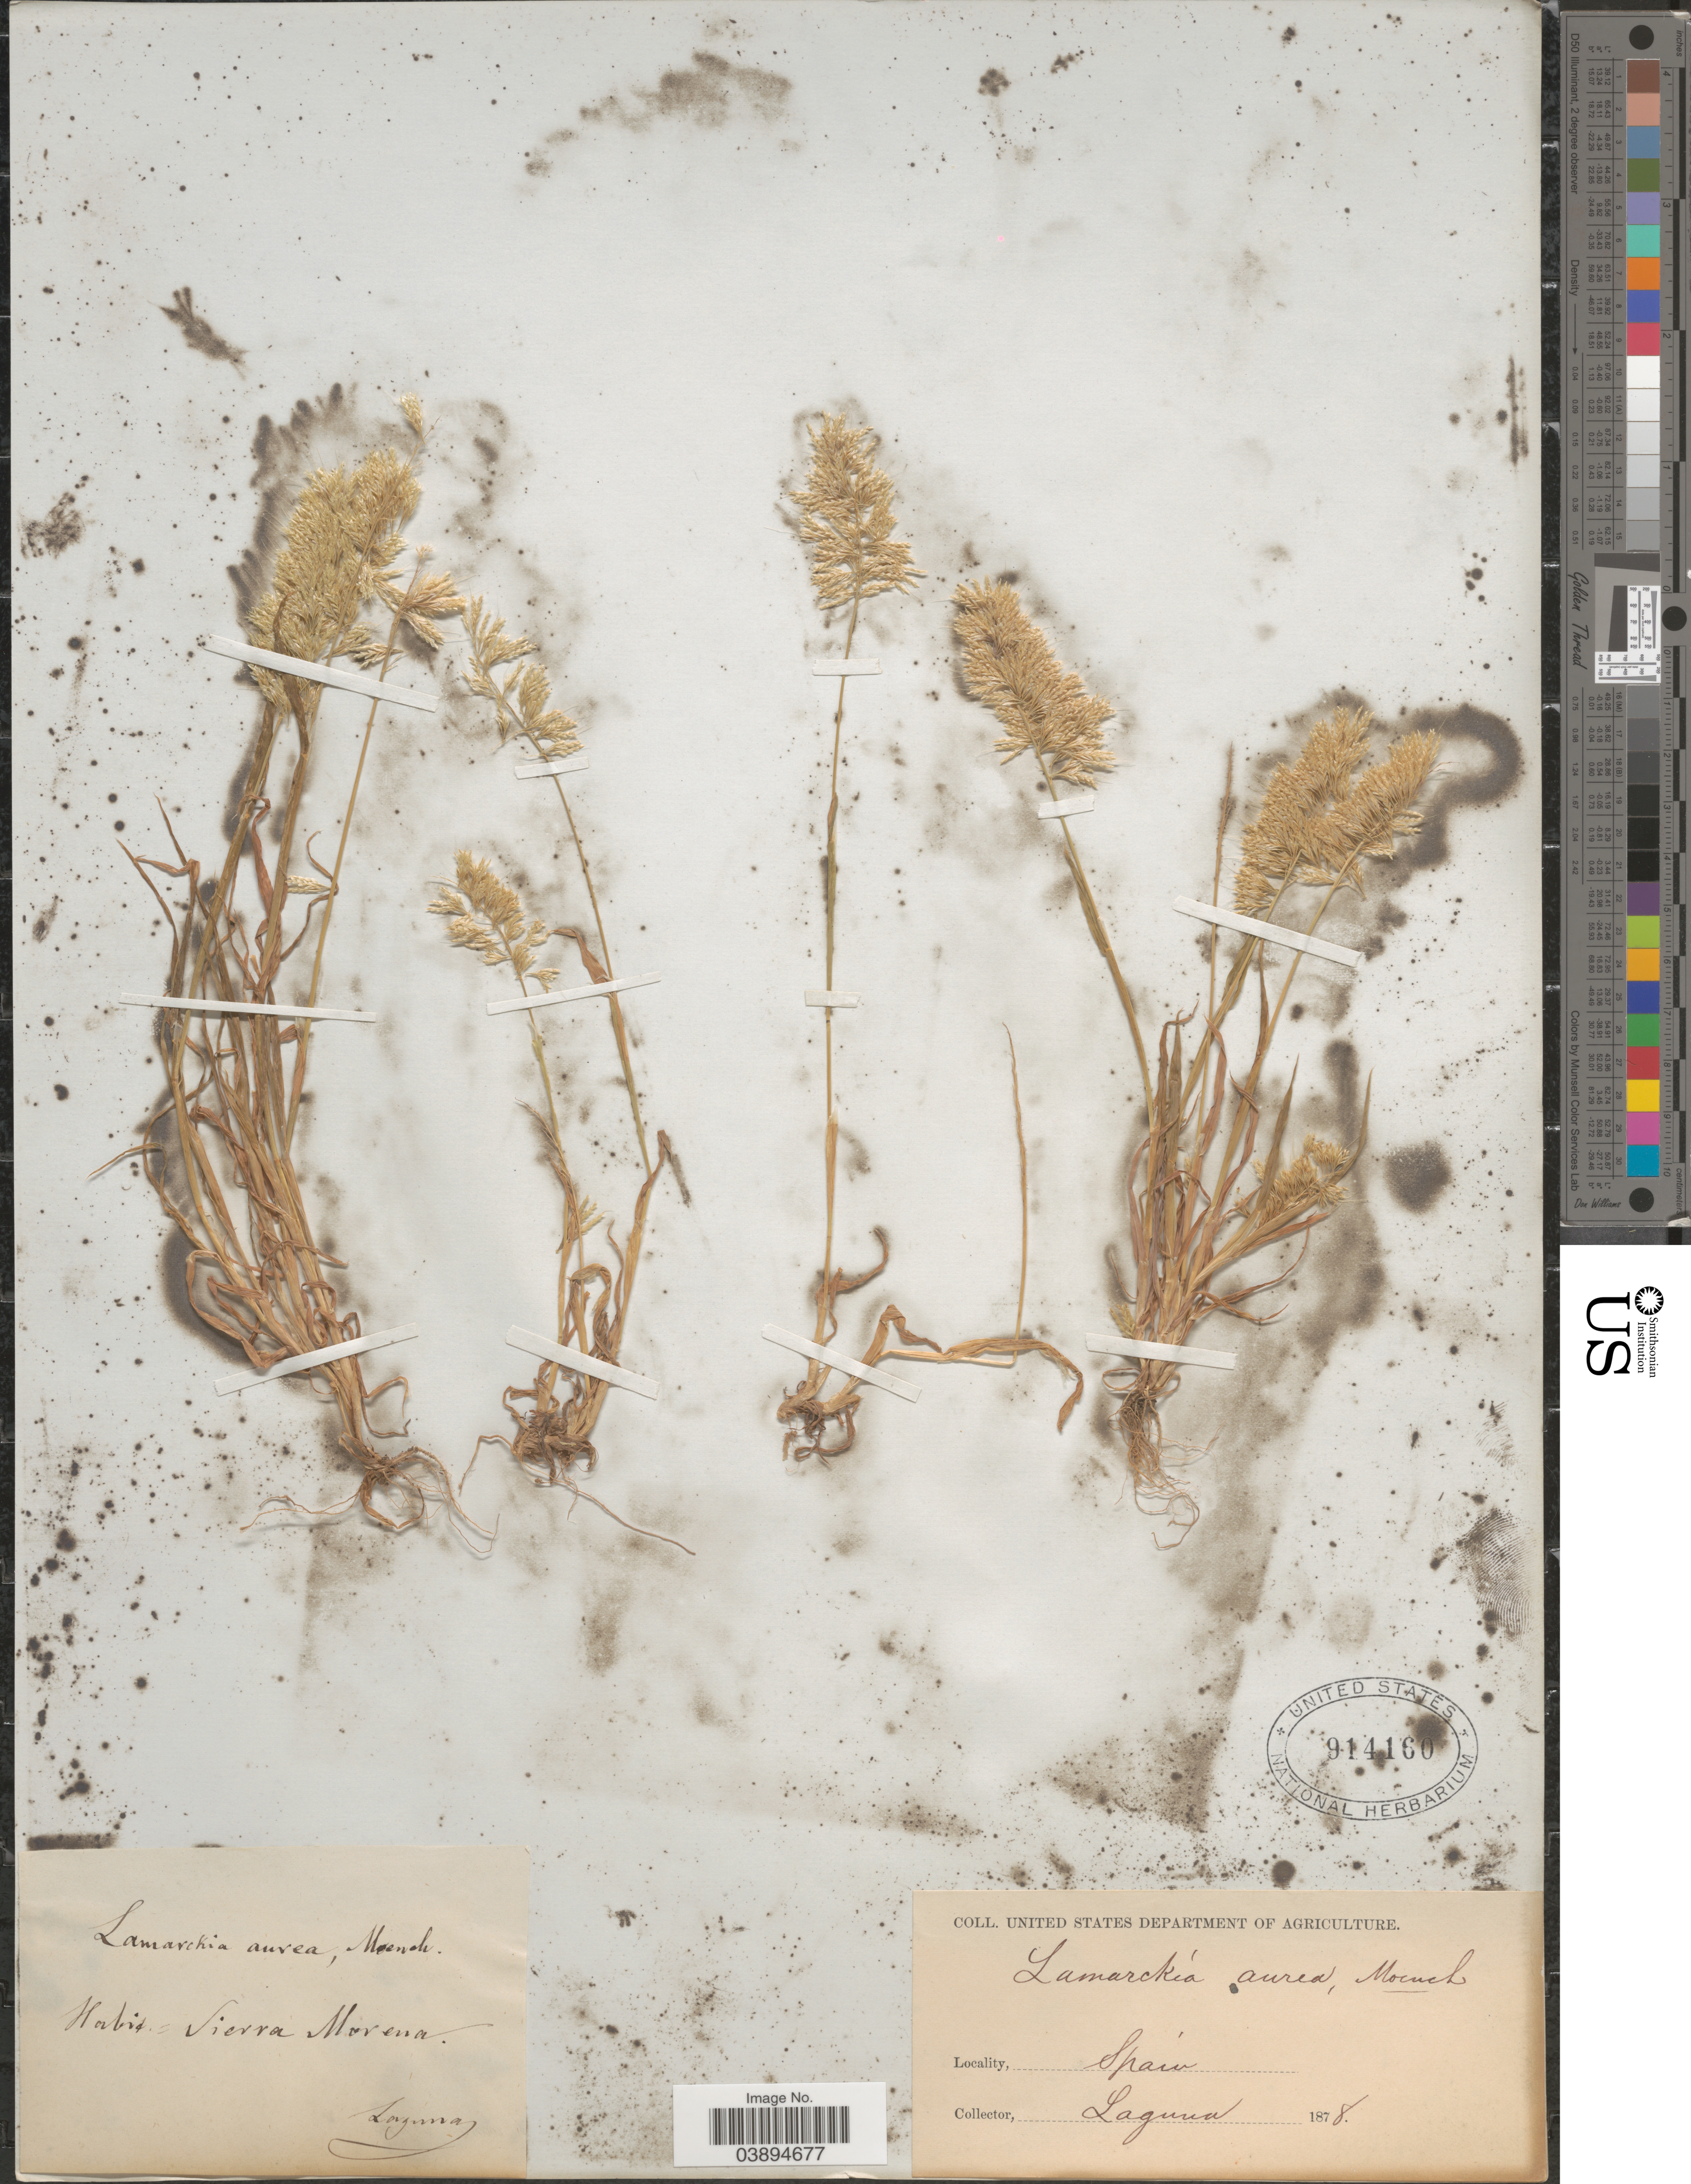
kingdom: Plantae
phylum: Tracheophyta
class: Liliopsida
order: Poales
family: Poaceae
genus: Lamarckia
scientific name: Lamarckia aurea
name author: (L.) Moench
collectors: -. Laguna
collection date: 1878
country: Spain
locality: Sierra Morena.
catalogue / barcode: US 914160